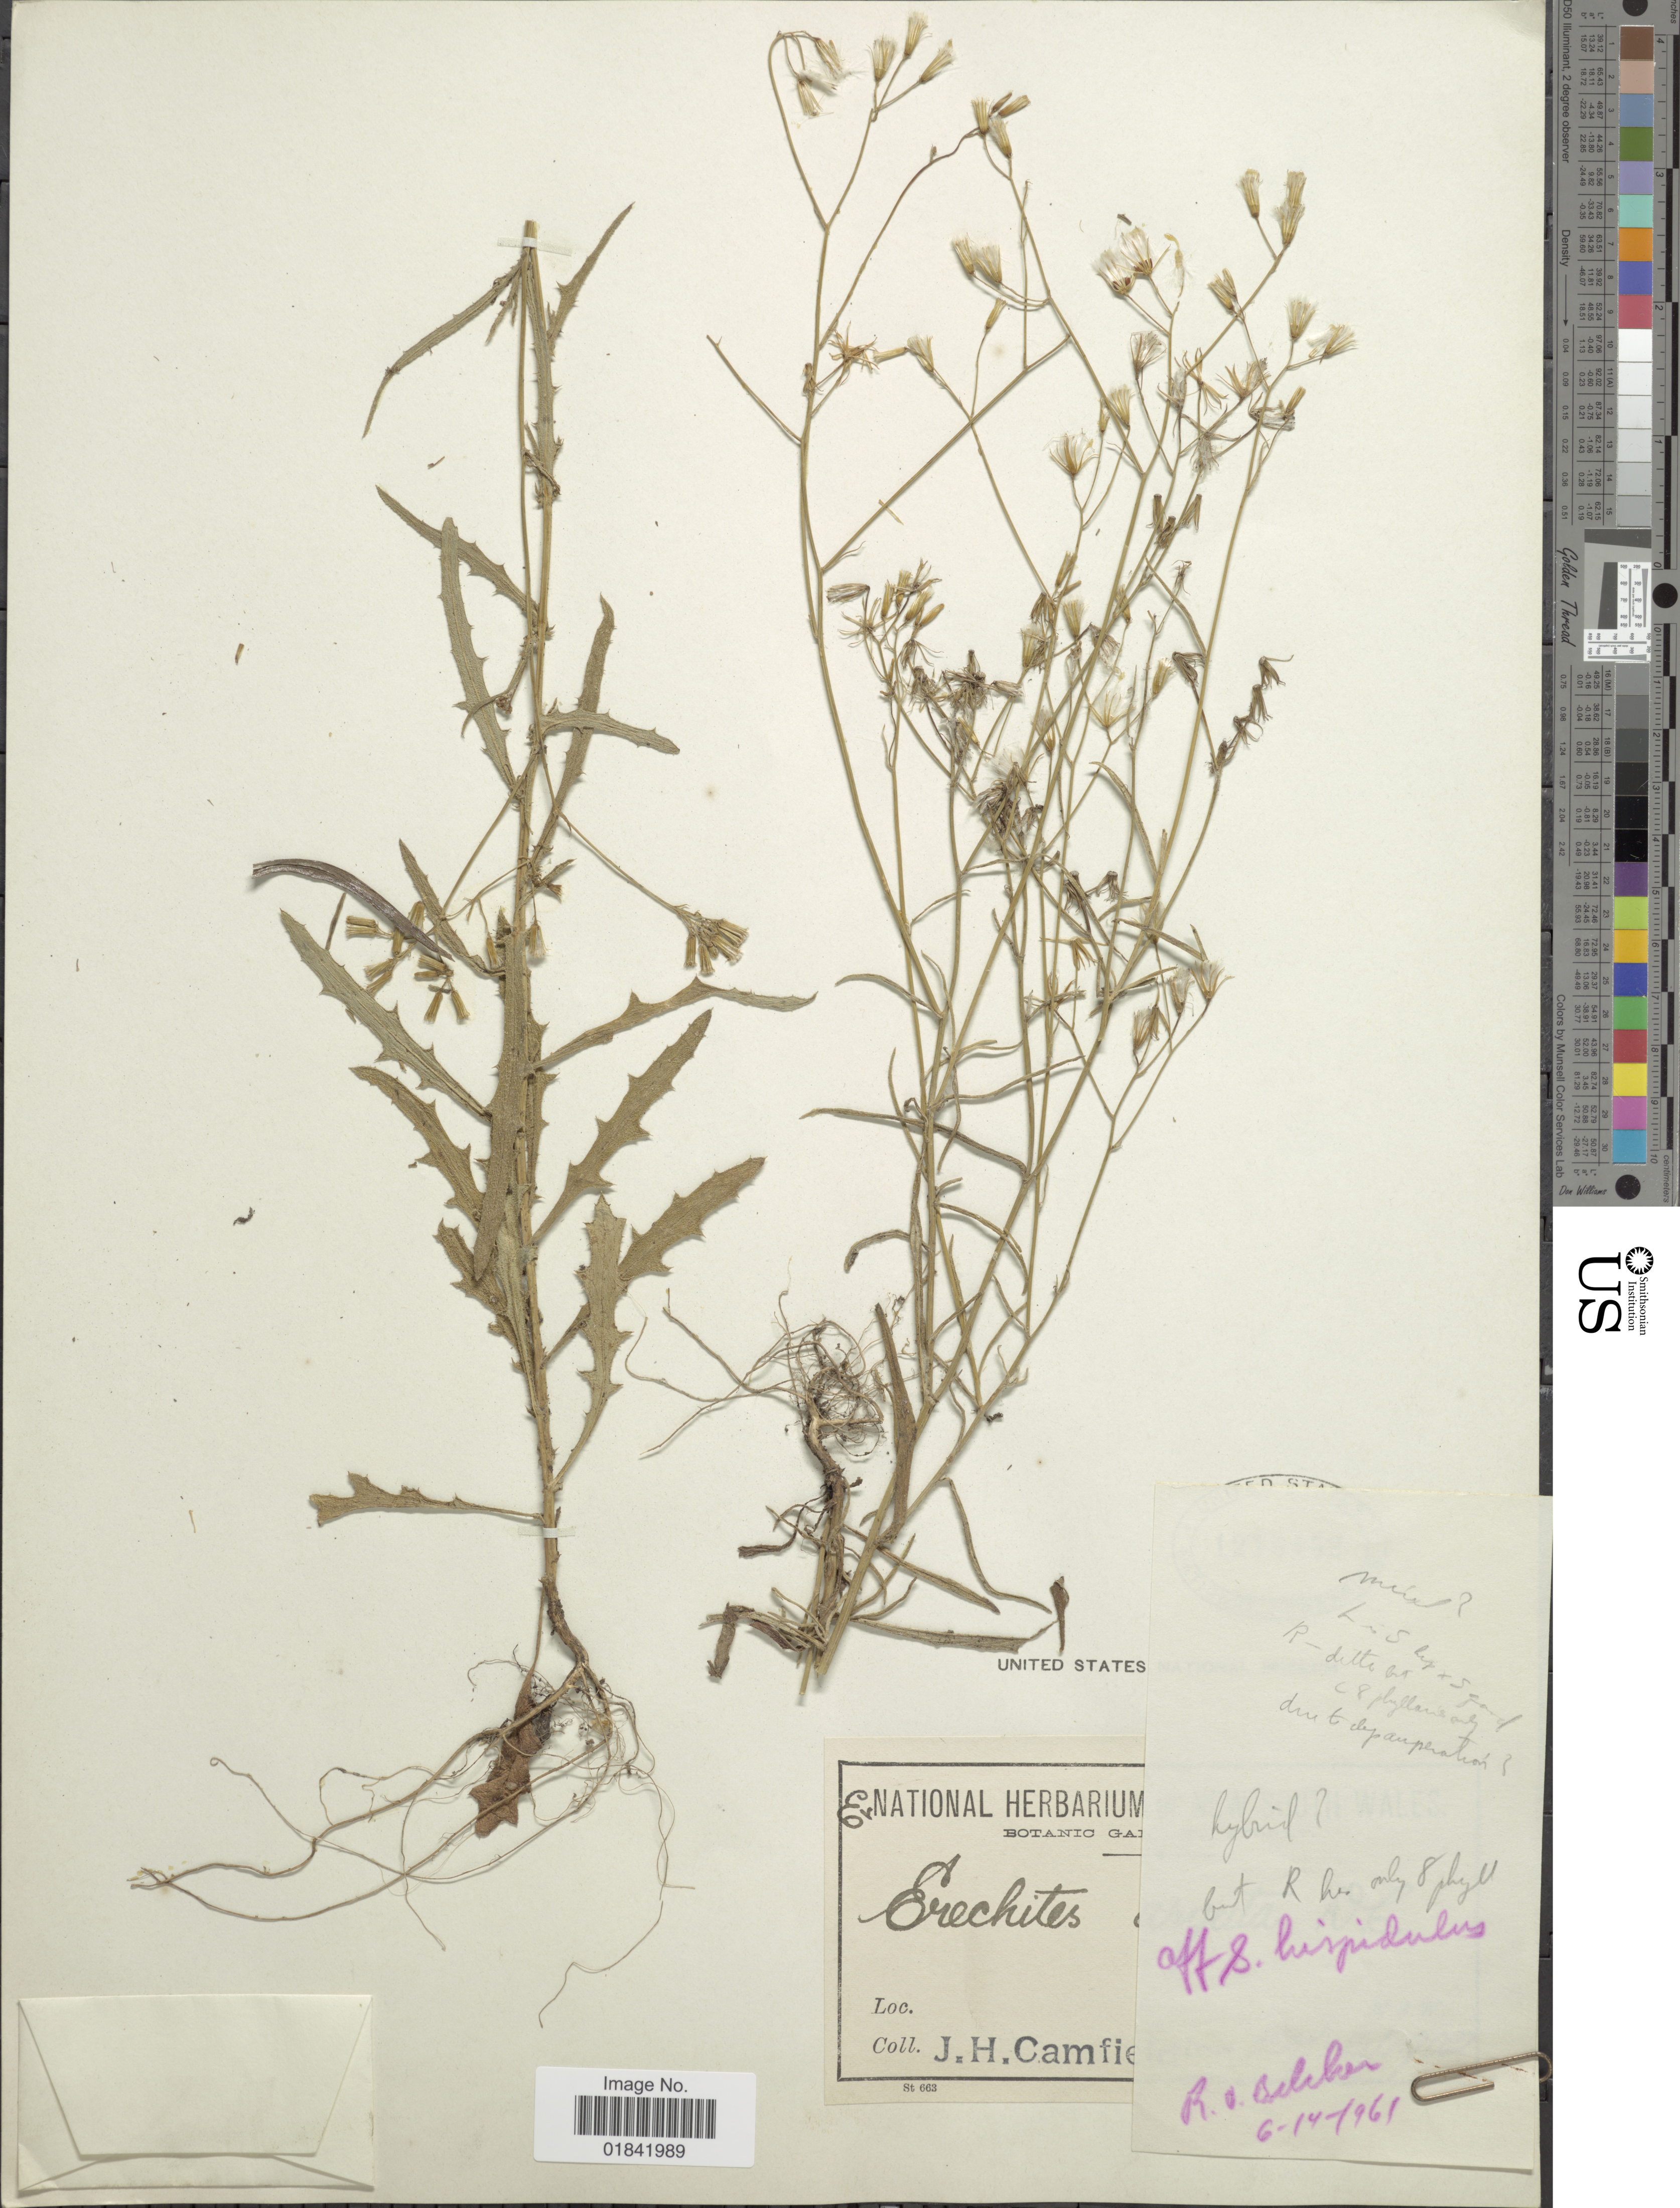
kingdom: Plantae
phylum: Tracheophyta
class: Magnoliopsida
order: Asterales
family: Asteraceae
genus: Senecio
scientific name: Senecio sp.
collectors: J. Camfield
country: Australia